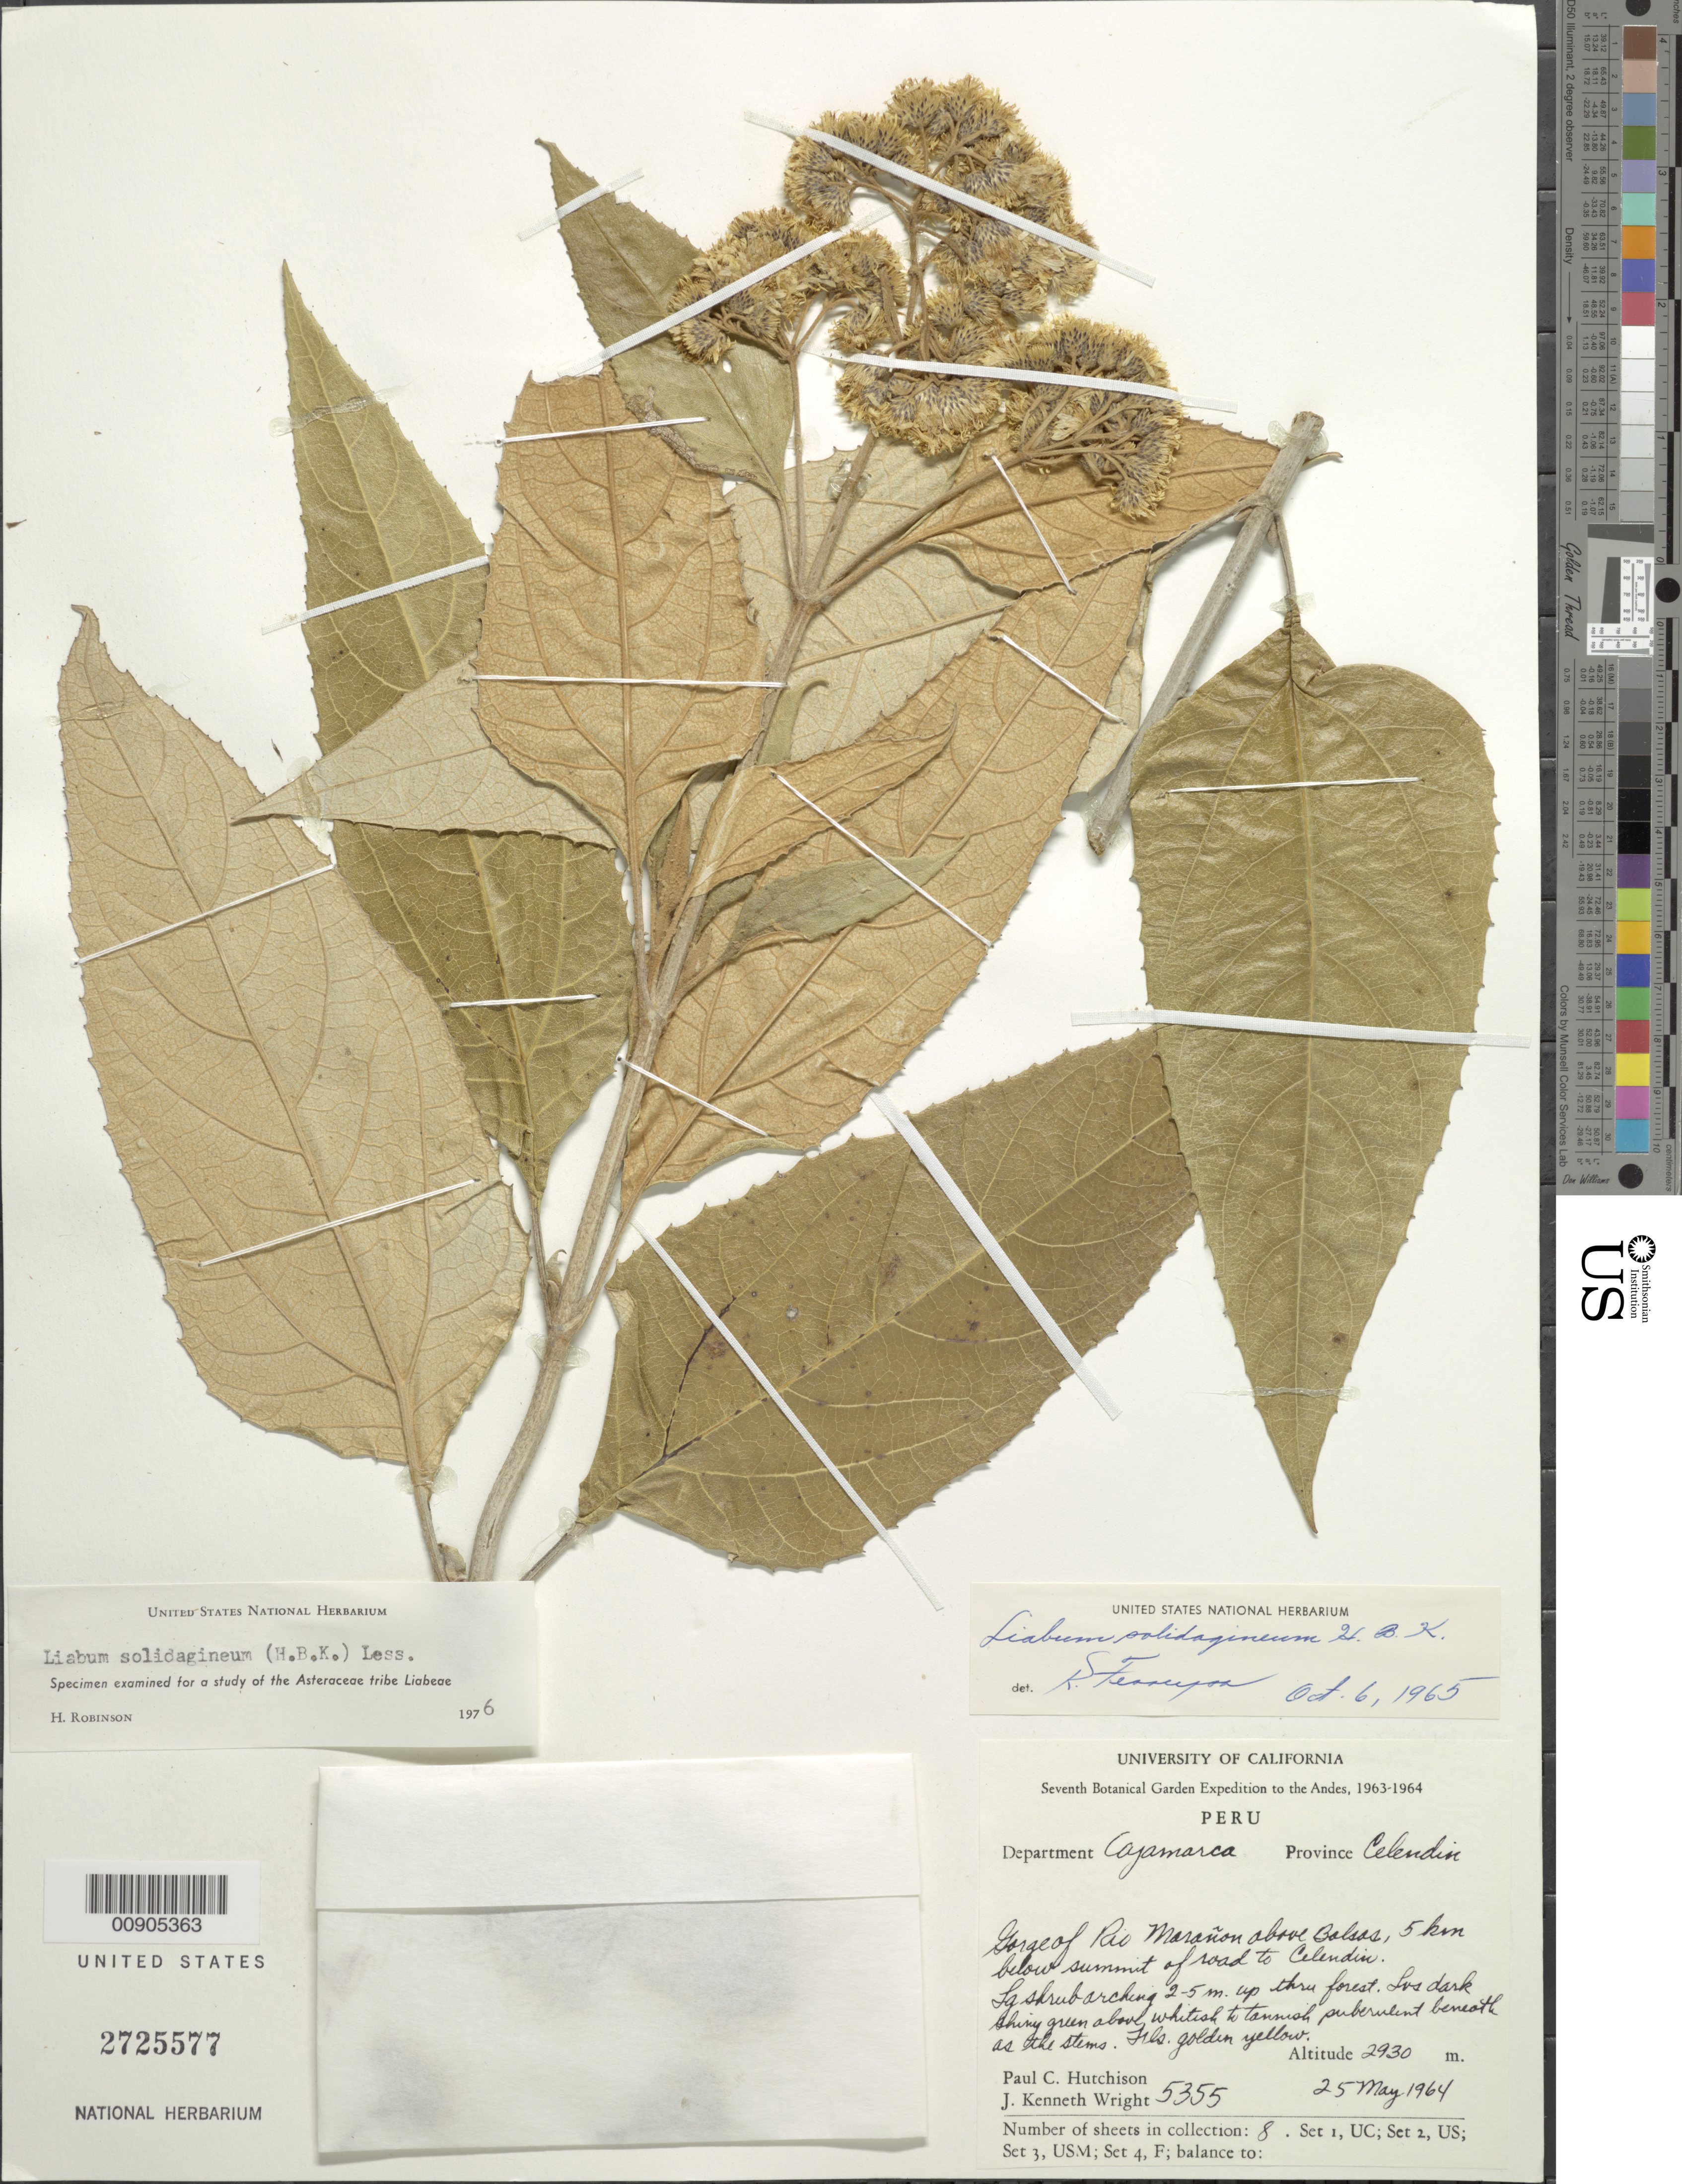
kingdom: Plantae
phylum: Tracheophyta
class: Magnoliopsida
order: Asterales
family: Asteraceae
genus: Liabum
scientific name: Liabum solidagineum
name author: (Kunth) Less.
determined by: Robinson, Harold E., (US)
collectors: P. C. Hutchison & J. K. Wright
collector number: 5355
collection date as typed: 25 May 1964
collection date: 1964-05-25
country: Peru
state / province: Cajamarca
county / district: Celendín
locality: Río Marañon gorge, 5 km below summit of road to Celendin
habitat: Forest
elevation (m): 2930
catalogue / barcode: US 2725577